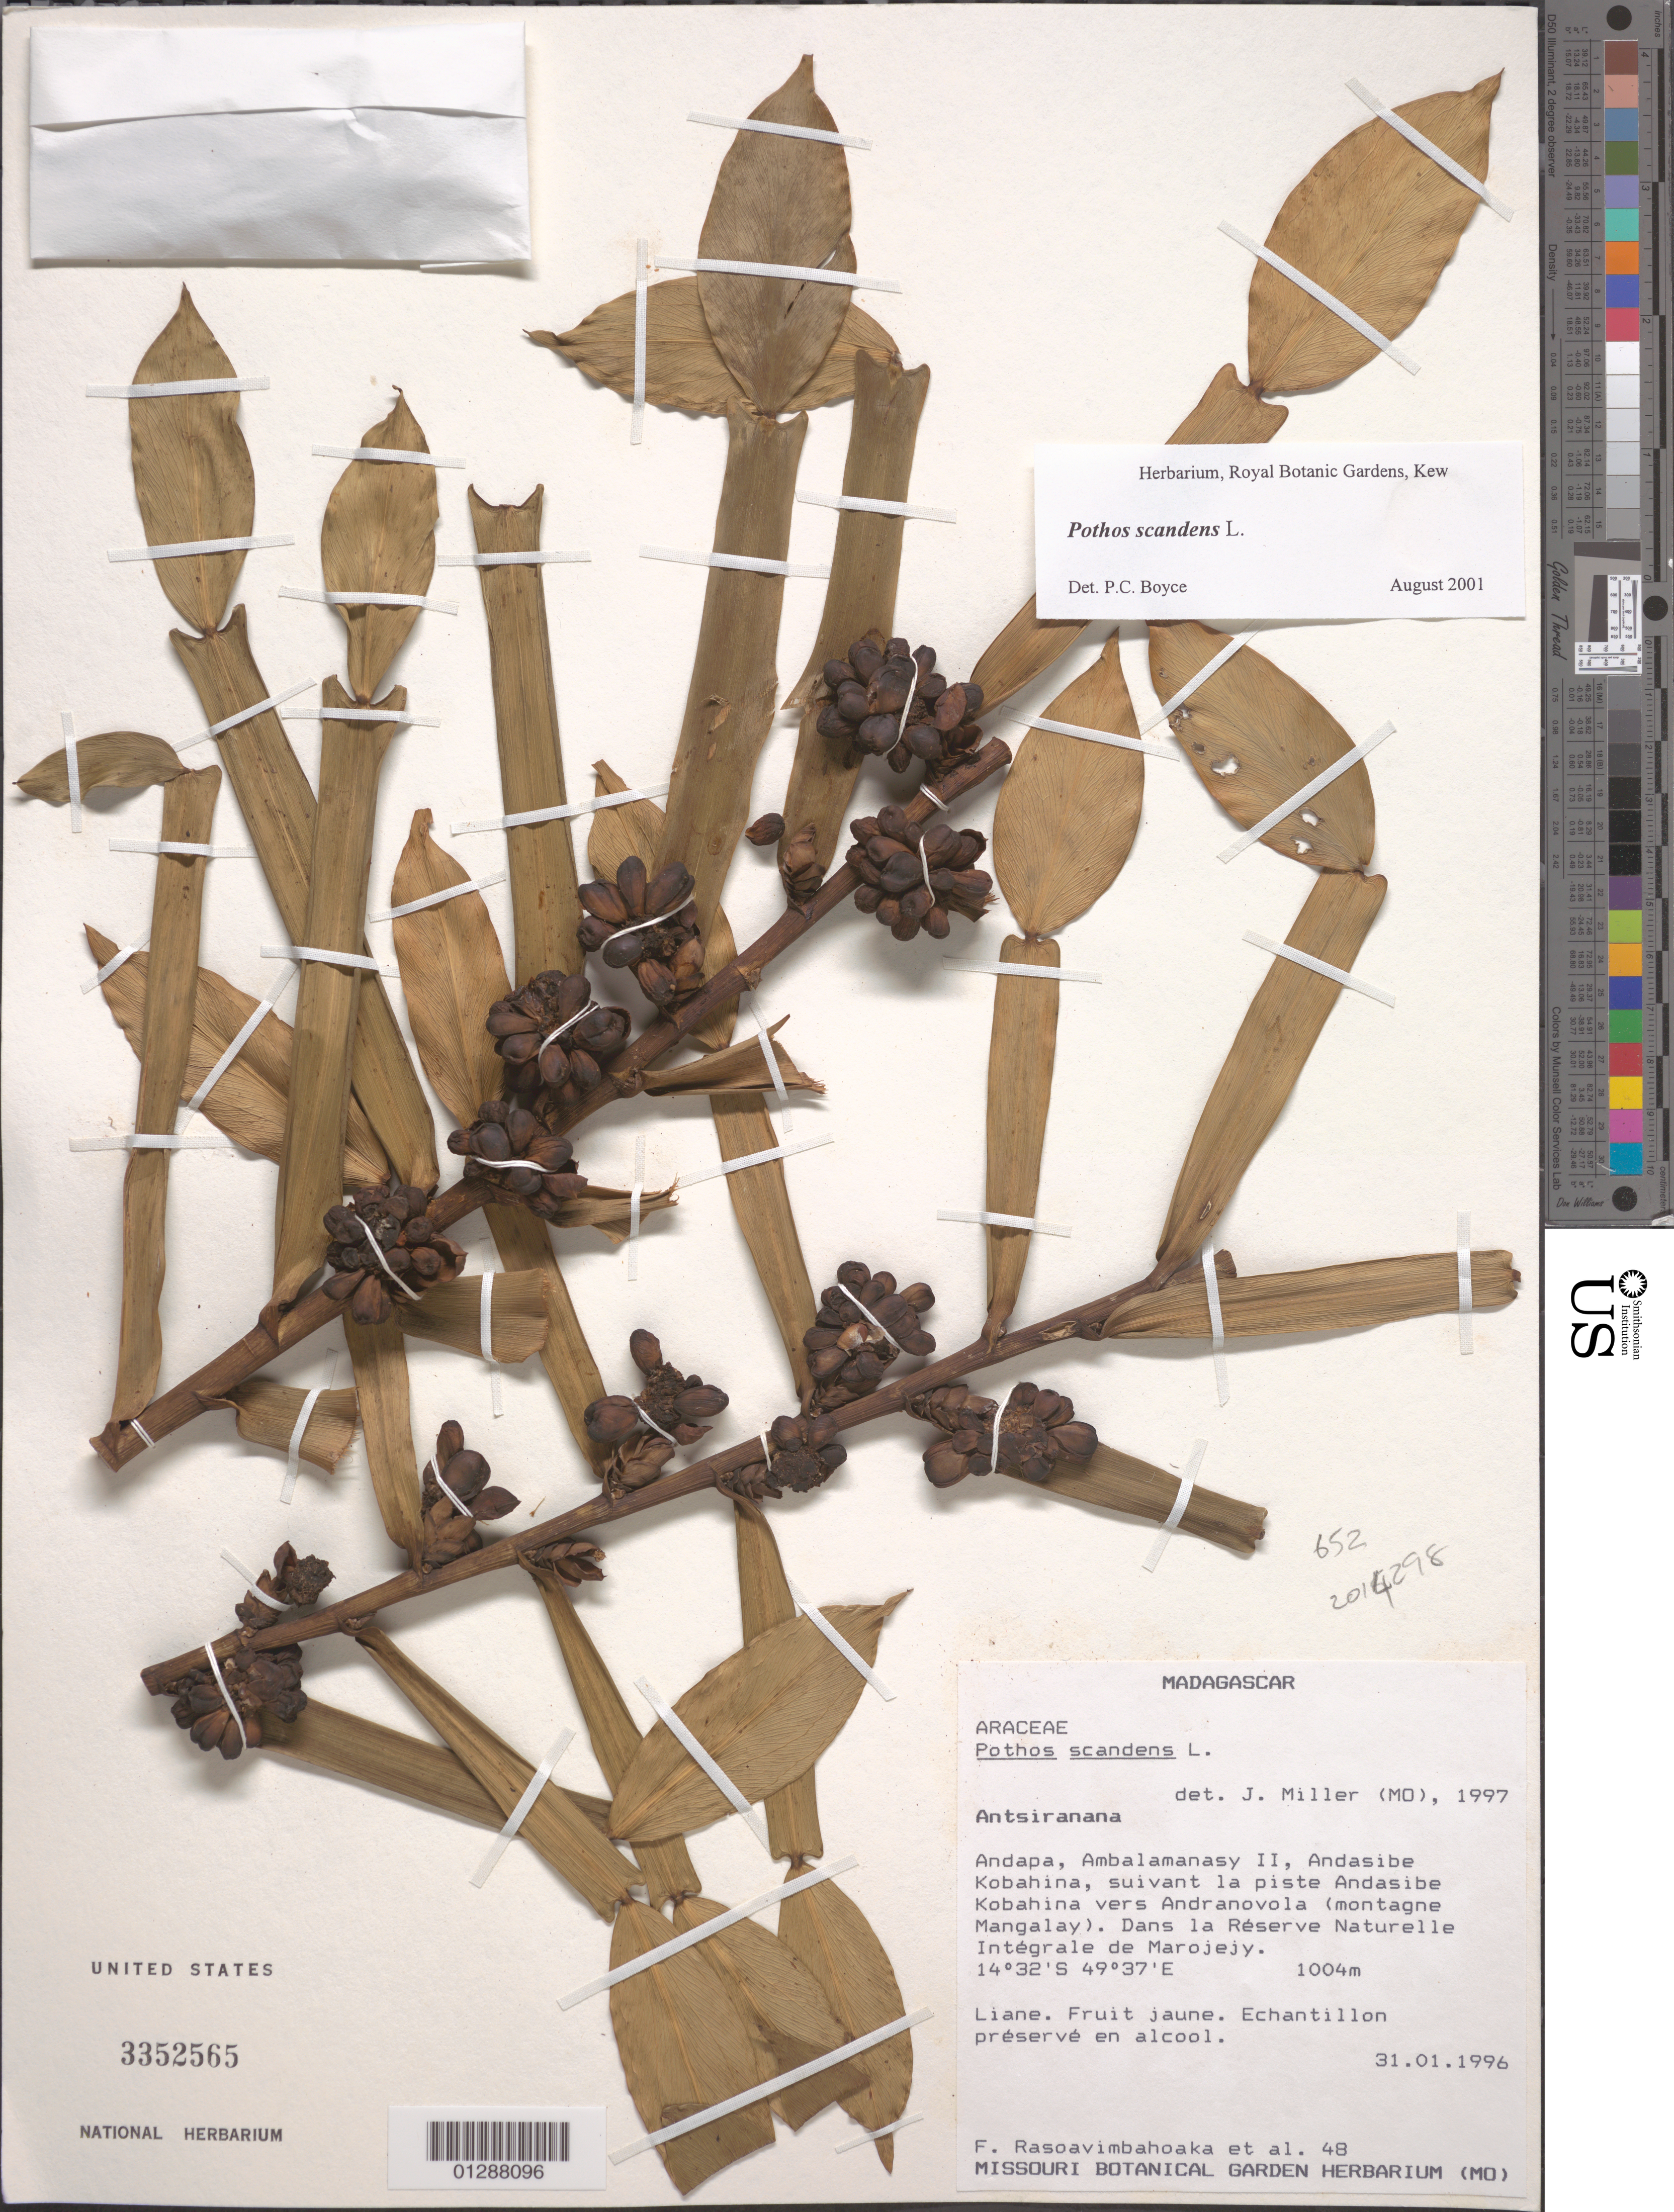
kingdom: Plantae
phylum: Tracheophyta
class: Liliopsida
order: Alismatales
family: Araceae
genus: Pothos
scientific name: Pothos scandens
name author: L.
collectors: F. Rasoavimbahoaka & et al.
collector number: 48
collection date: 1996-01-31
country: Madagascar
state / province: Sava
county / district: Andapa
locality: Andapa, Ambalamanasy II, Andasibe Kobahina, suivant la piste Andasibe Kobahina vers Andranovola (montagne Mangalay). Dans la Réserve Naturelle Intégrale de Marojejy.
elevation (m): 1004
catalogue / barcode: US 3352565